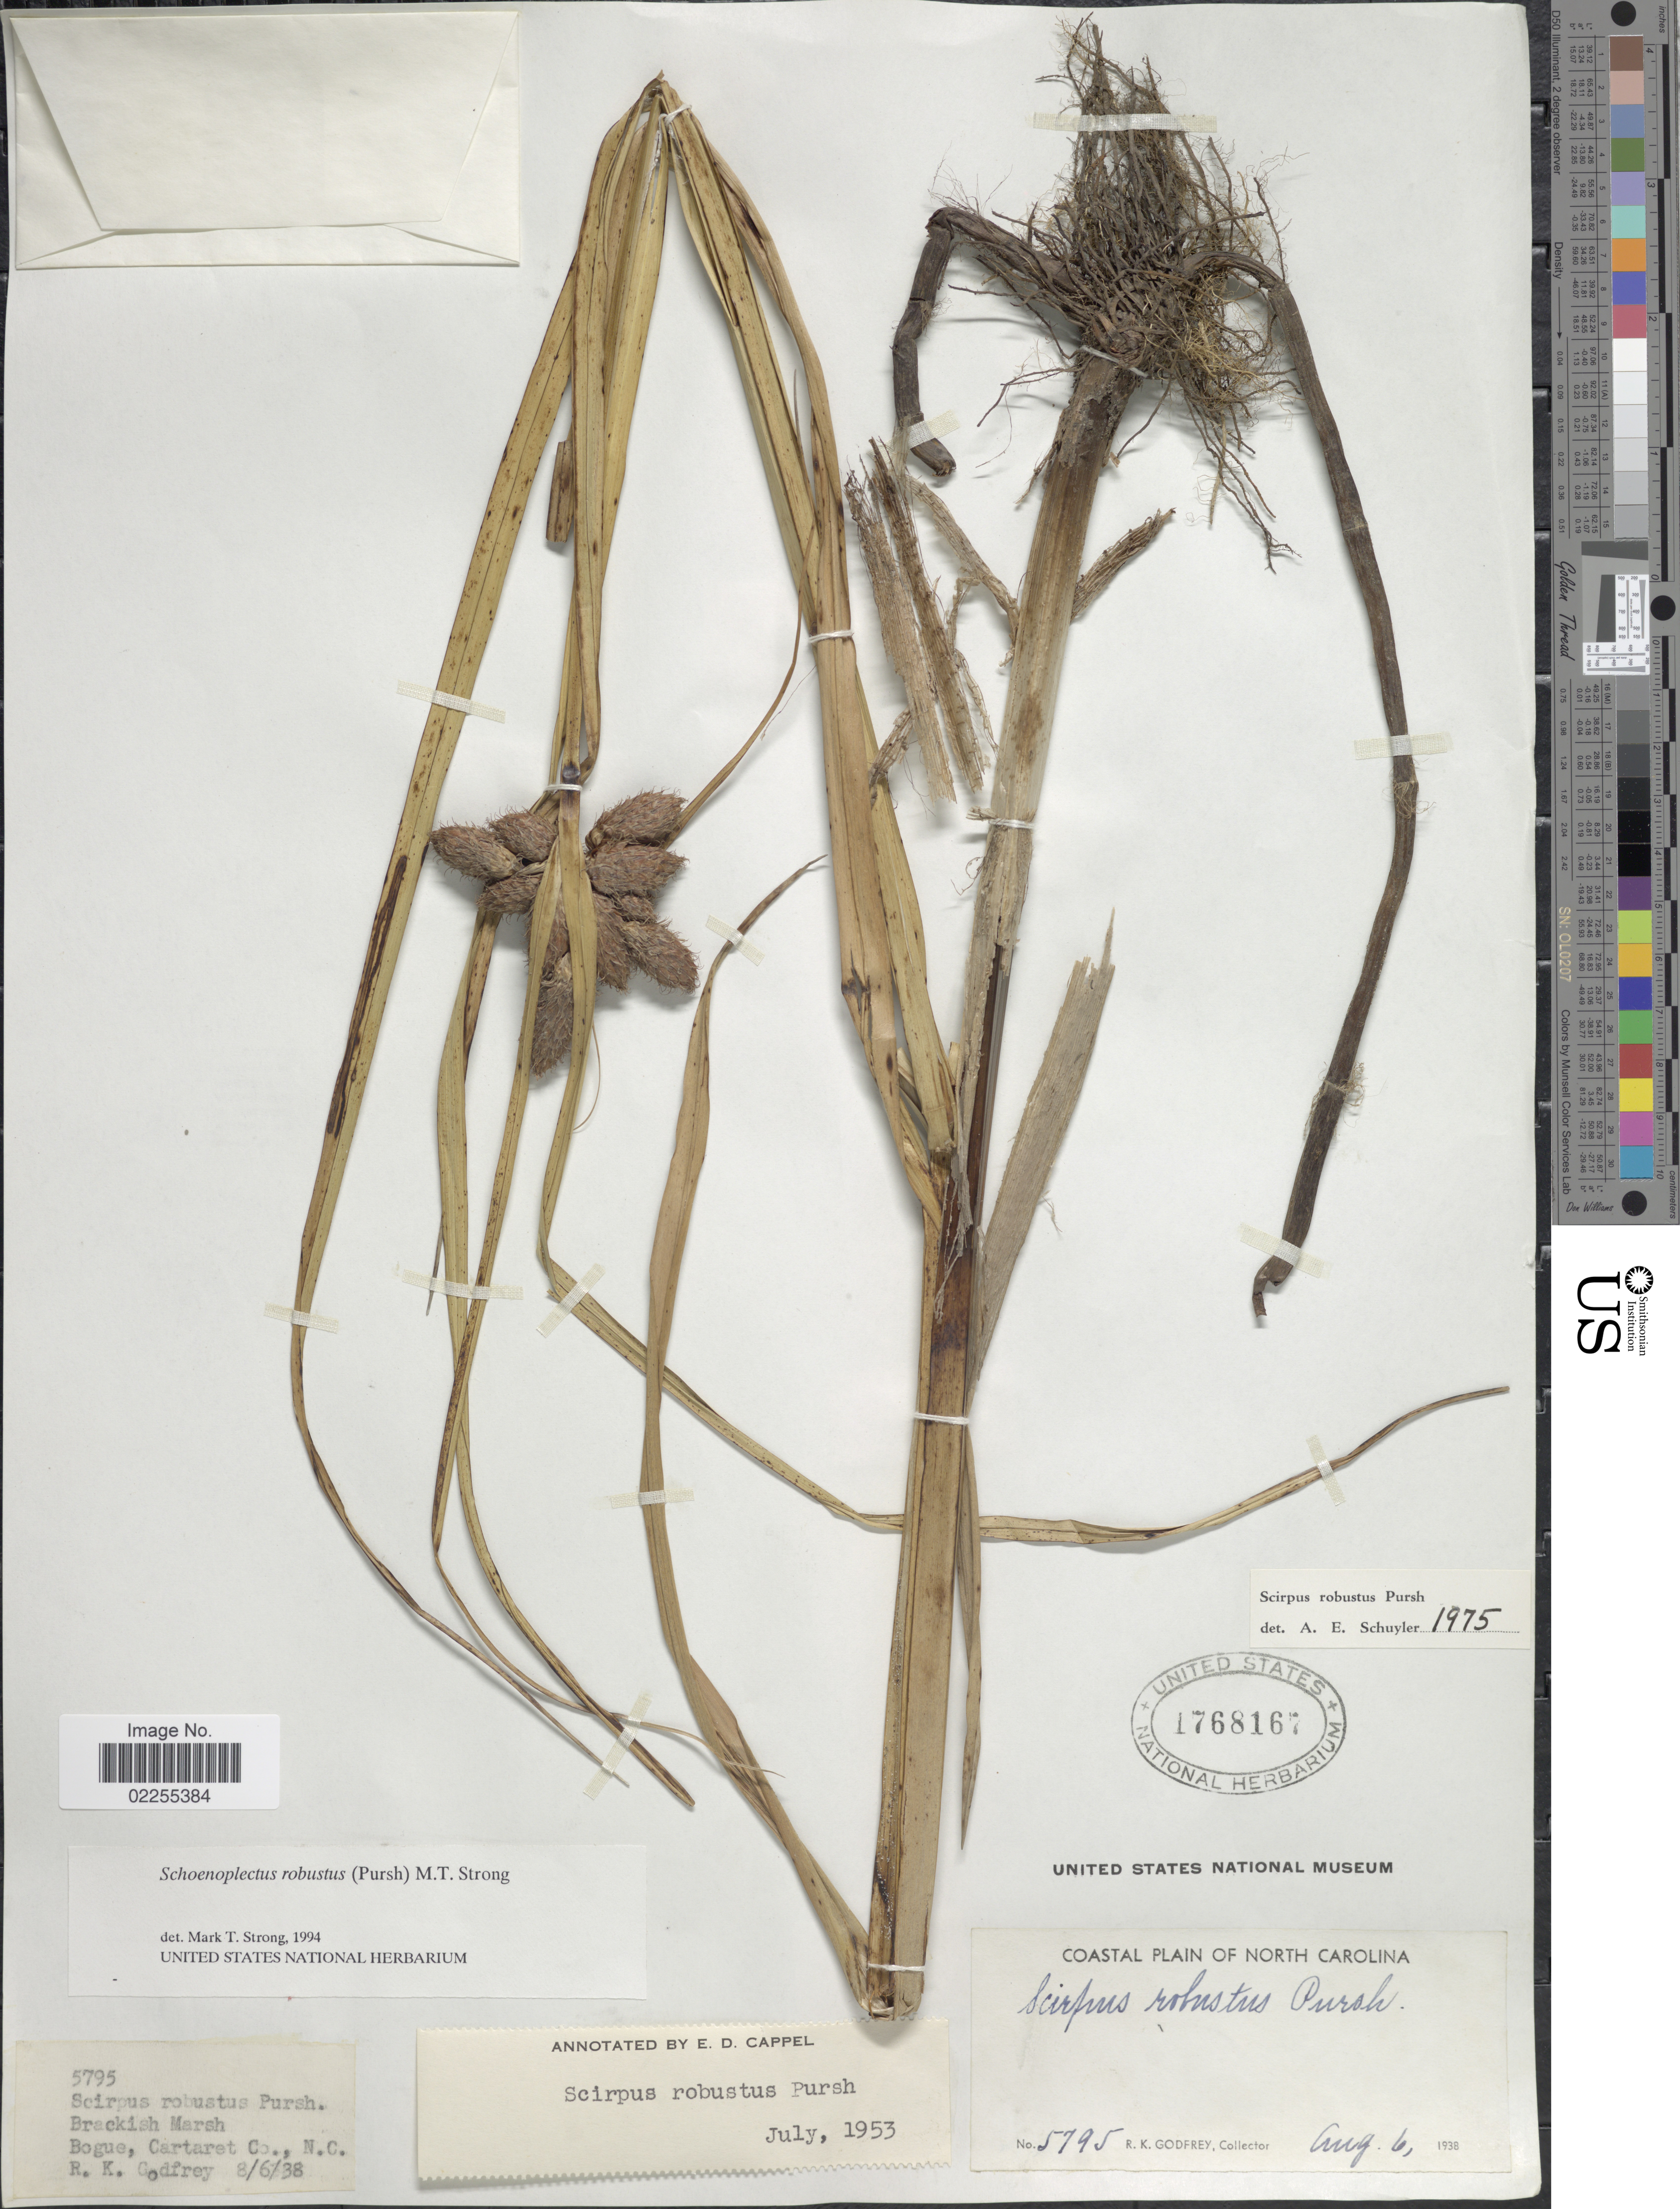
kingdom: Plantae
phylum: Tracheophyta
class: Liliopsida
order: Poales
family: Cyperaceae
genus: Bolboschoenus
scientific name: Bolboschoenus robustus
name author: (Pursh) Soják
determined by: Strong, M. T., (US), Smithsonian Institution - National Museum of Natural History (UNITED STATES)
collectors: R. K. Godfrey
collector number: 5795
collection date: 1938-08-06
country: United States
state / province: North Carolina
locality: Brackish marsh, Bogue, Cartaret Co.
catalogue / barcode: US 1768167